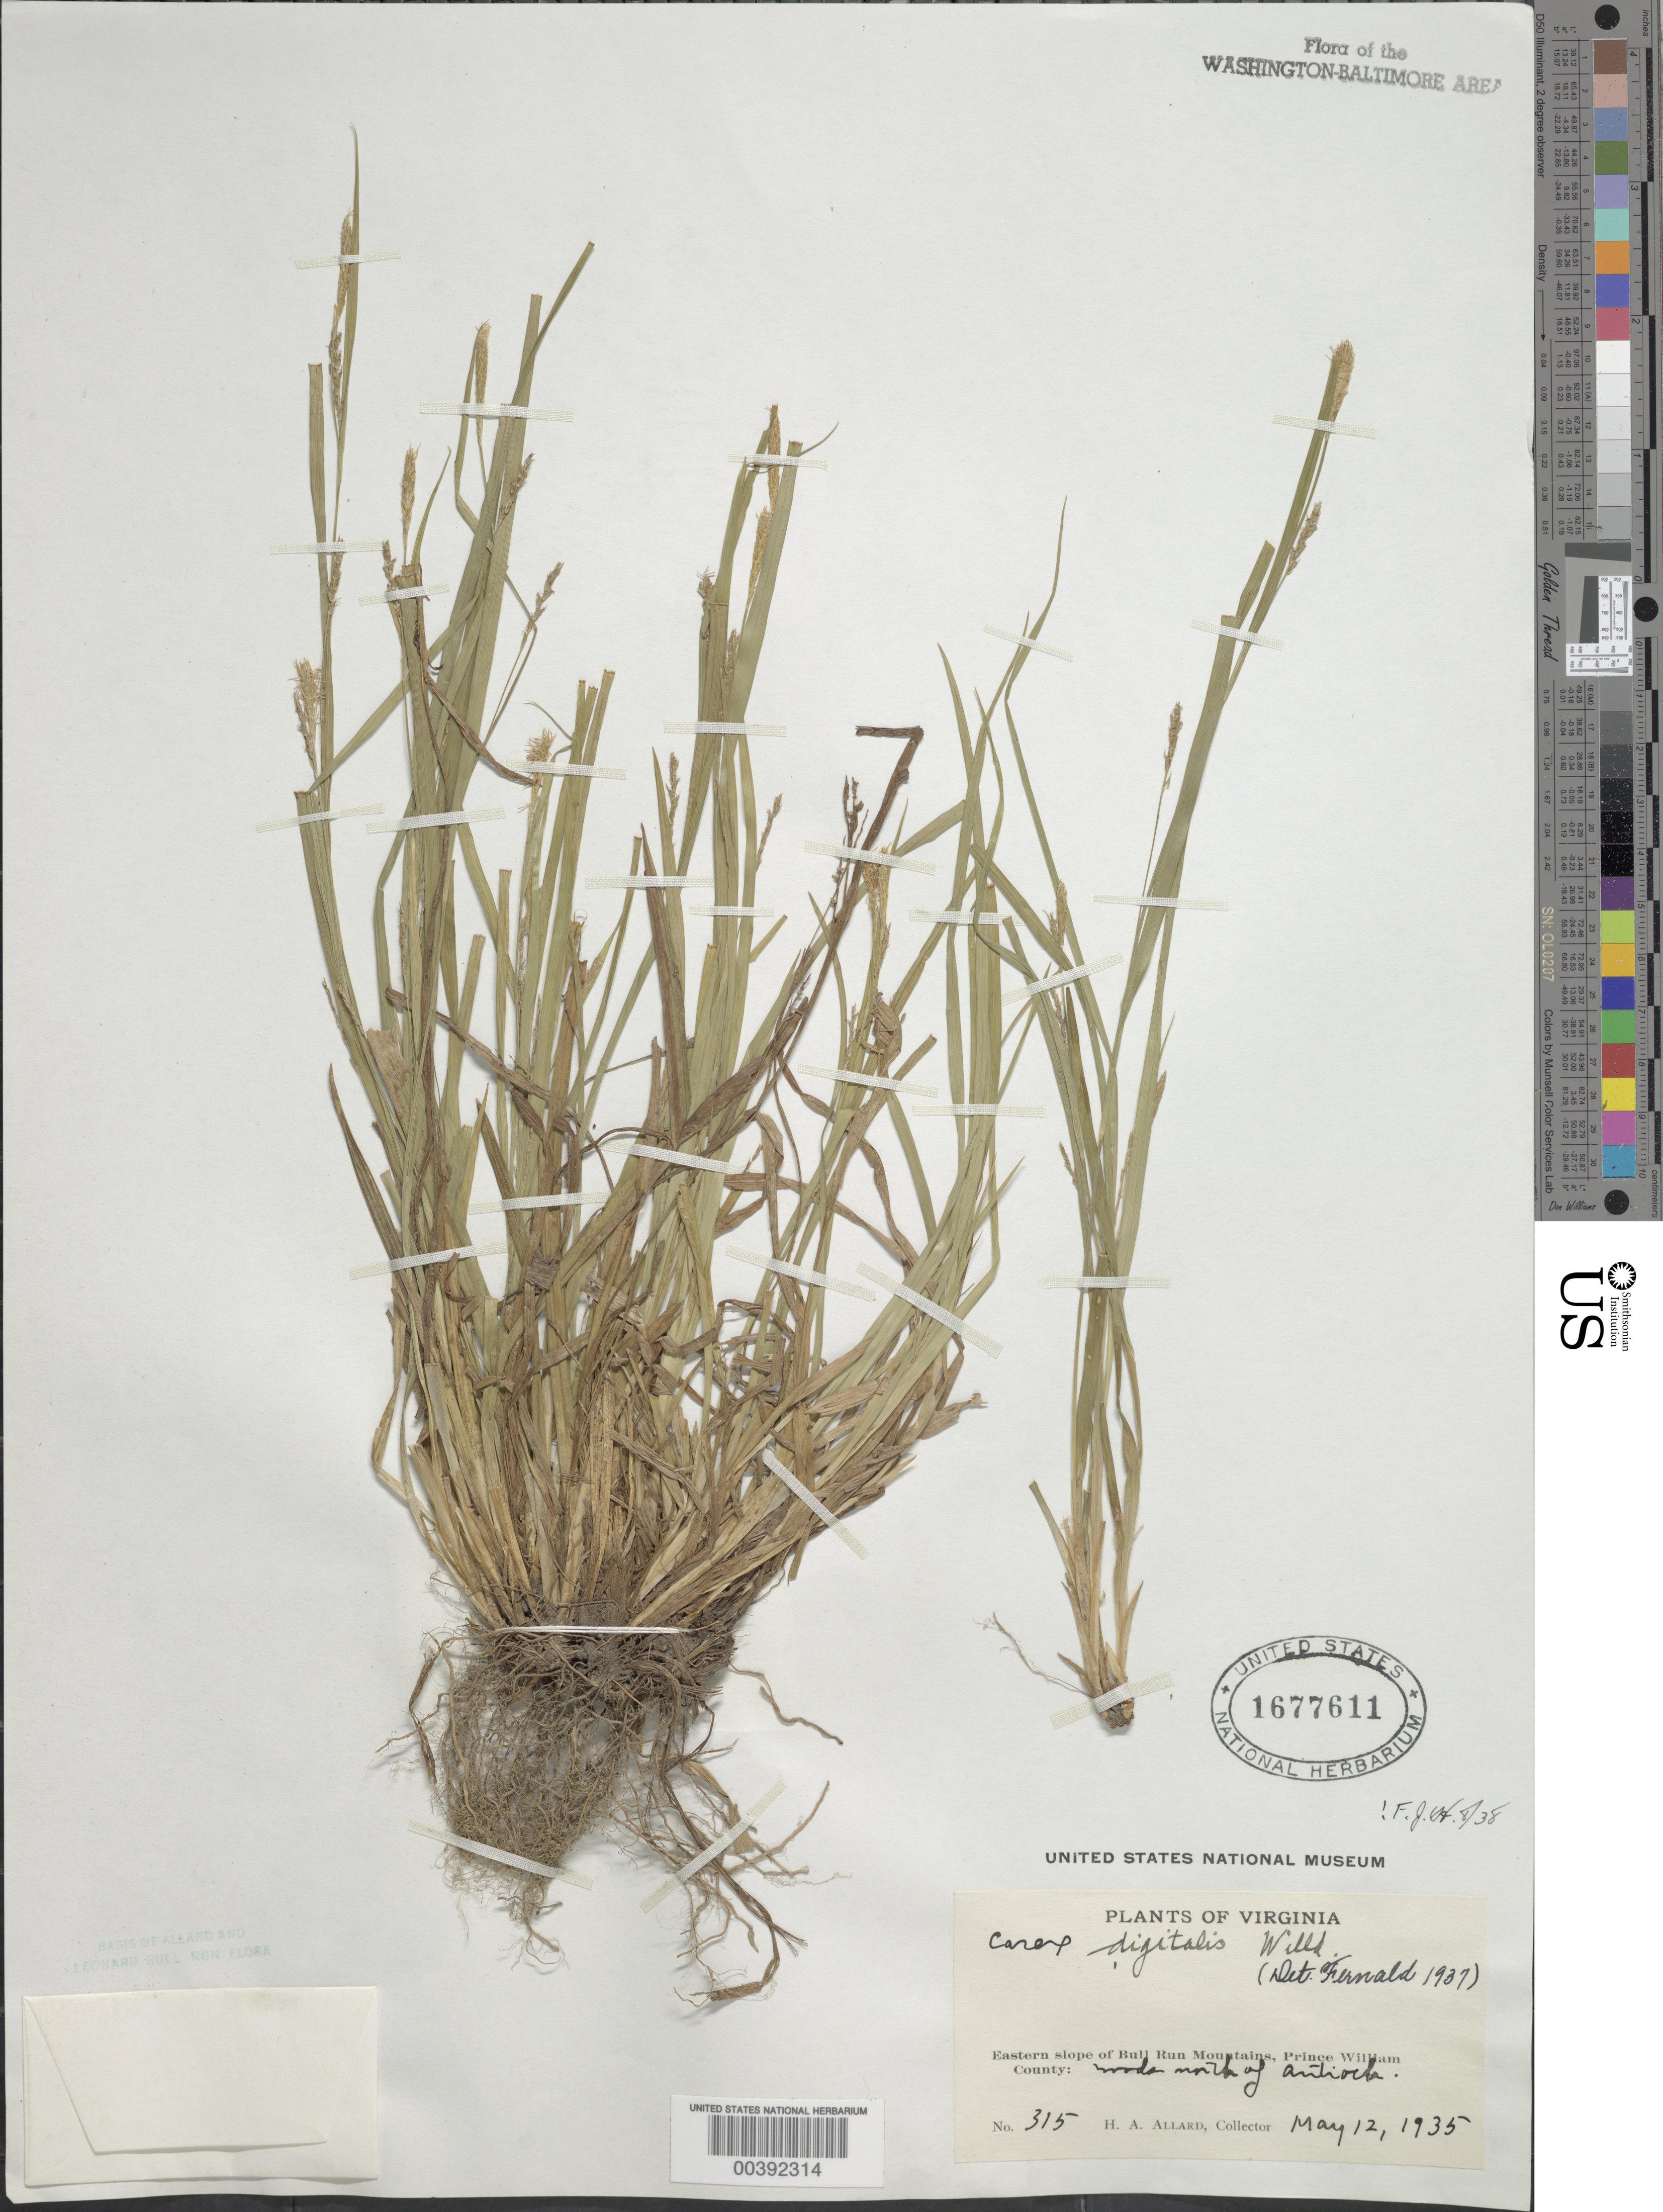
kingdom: Plantae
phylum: Tracheophyta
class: Liliopsida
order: Poales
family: Cyperaceae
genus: Carex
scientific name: Carex digitalis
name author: Willd.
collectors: H. A. Allard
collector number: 315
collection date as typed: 12 May 1935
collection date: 1935-05-12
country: United States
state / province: Virginia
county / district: Prince William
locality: North of Antioch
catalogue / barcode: US 1677611